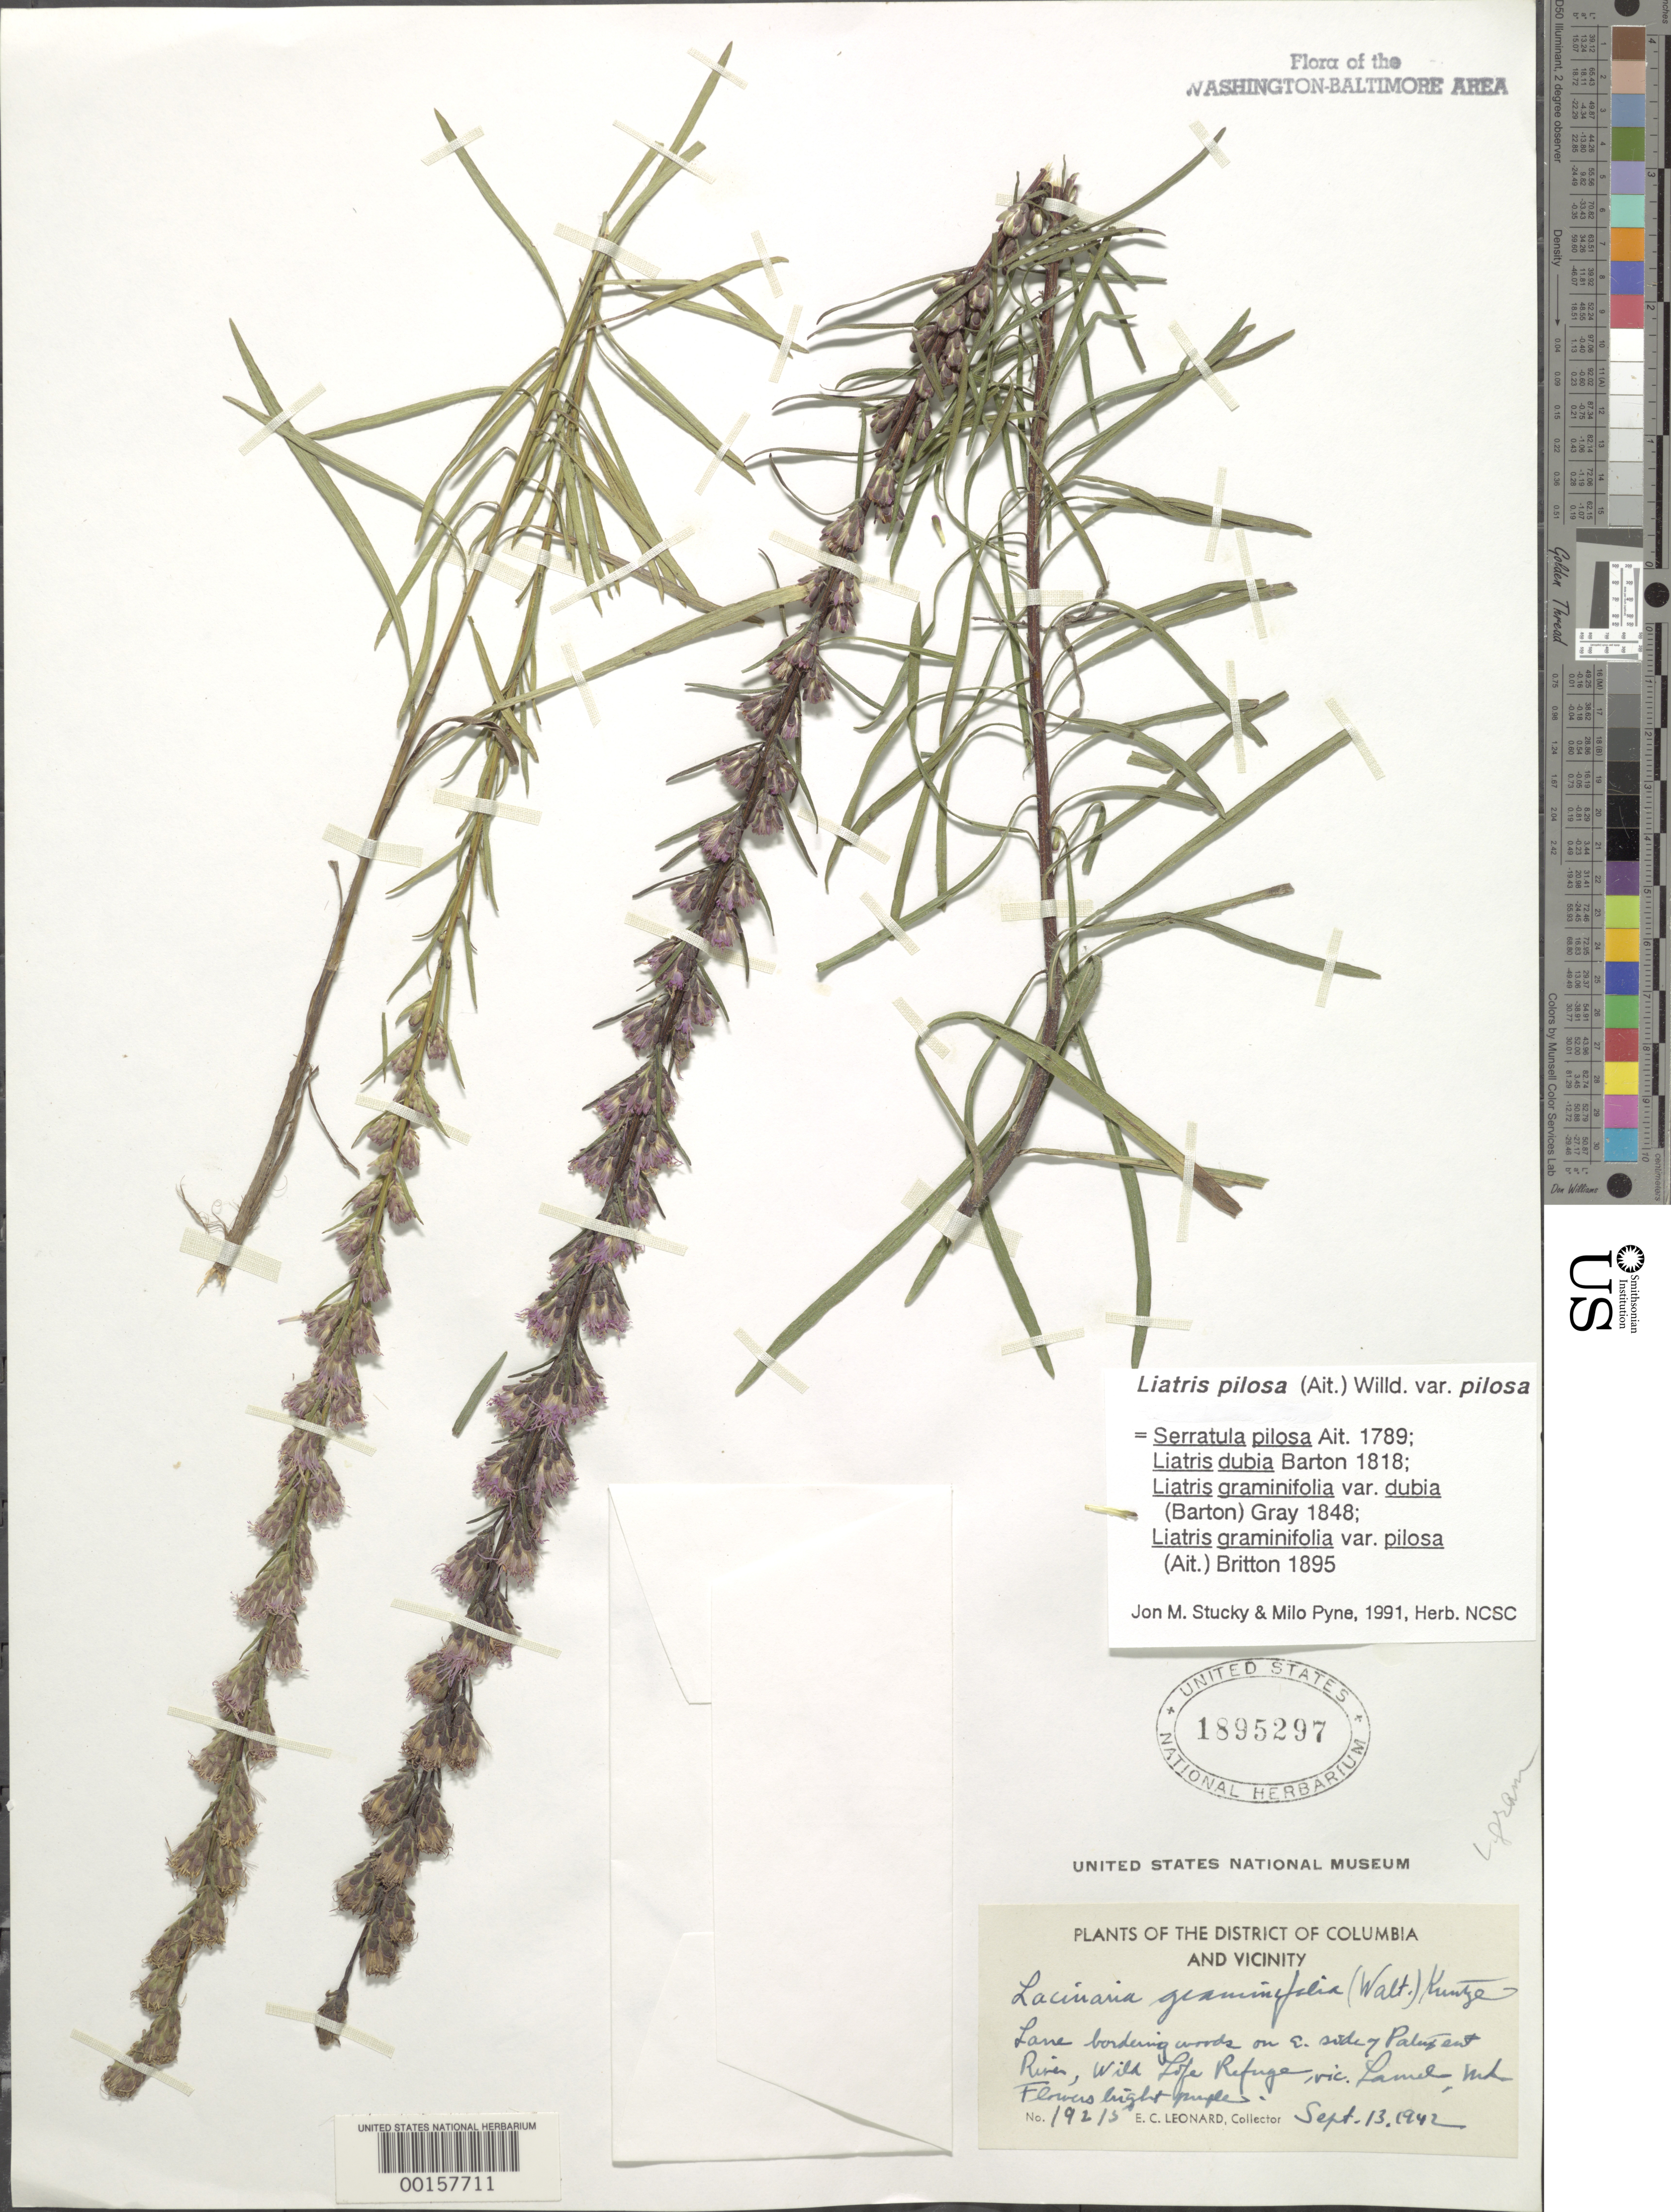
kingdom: Plantae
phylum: Tracheophyta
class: Magnoliopsida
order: Asterales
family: Asteraceae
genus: Liatris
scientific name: Liatris pilosa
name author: (Aiton) Willd.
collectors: E. C. Leonard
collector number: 19215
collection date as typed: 13 Sep 1942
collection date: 1942-09-13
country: United States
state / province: Maryland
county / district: Prince George's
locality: East side of Patuxent River, Laurel vicinity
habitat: Bordering woods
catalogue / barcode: US 1895297